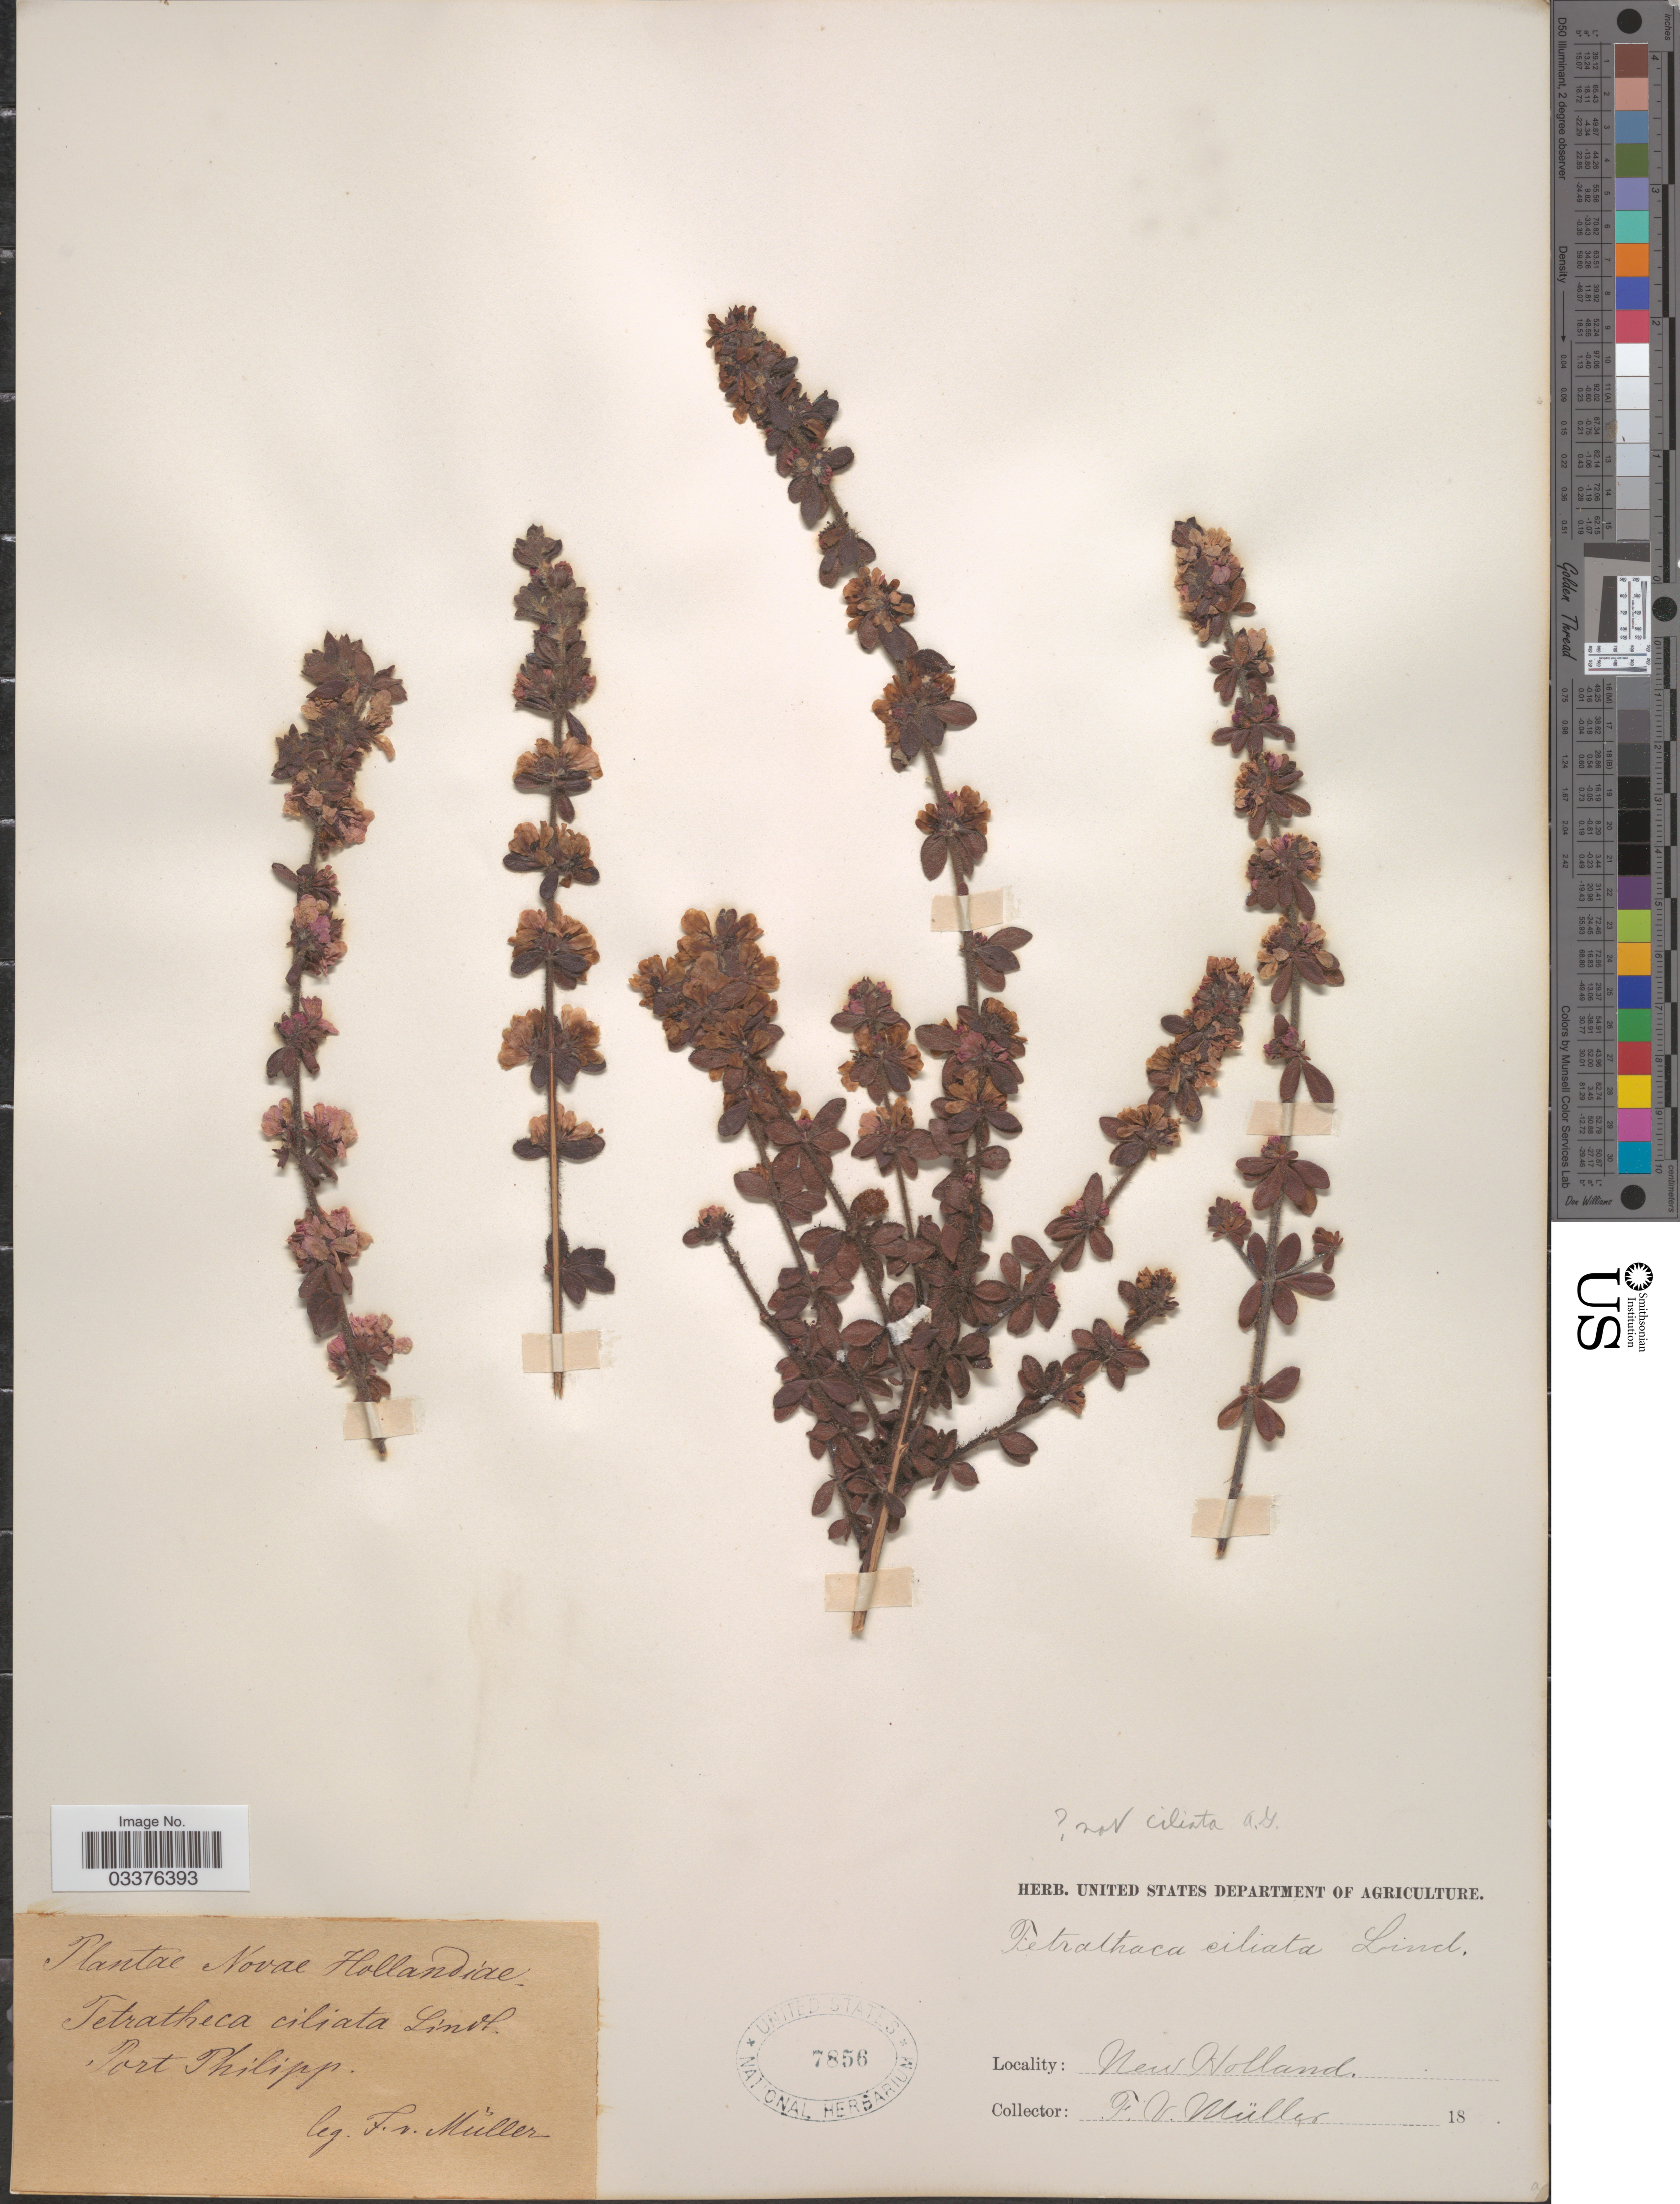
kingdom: Plantae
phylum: Tracheophyta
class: Magnoliopsida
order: Oxalidales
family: Elaeocarpaceae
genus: Tetratheca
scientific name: Tetratheca ciliata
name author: Lindl.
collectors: F. V. Muller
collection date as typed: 18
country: Australia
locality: Port Philipp. New Holland.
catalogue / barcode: US 7856